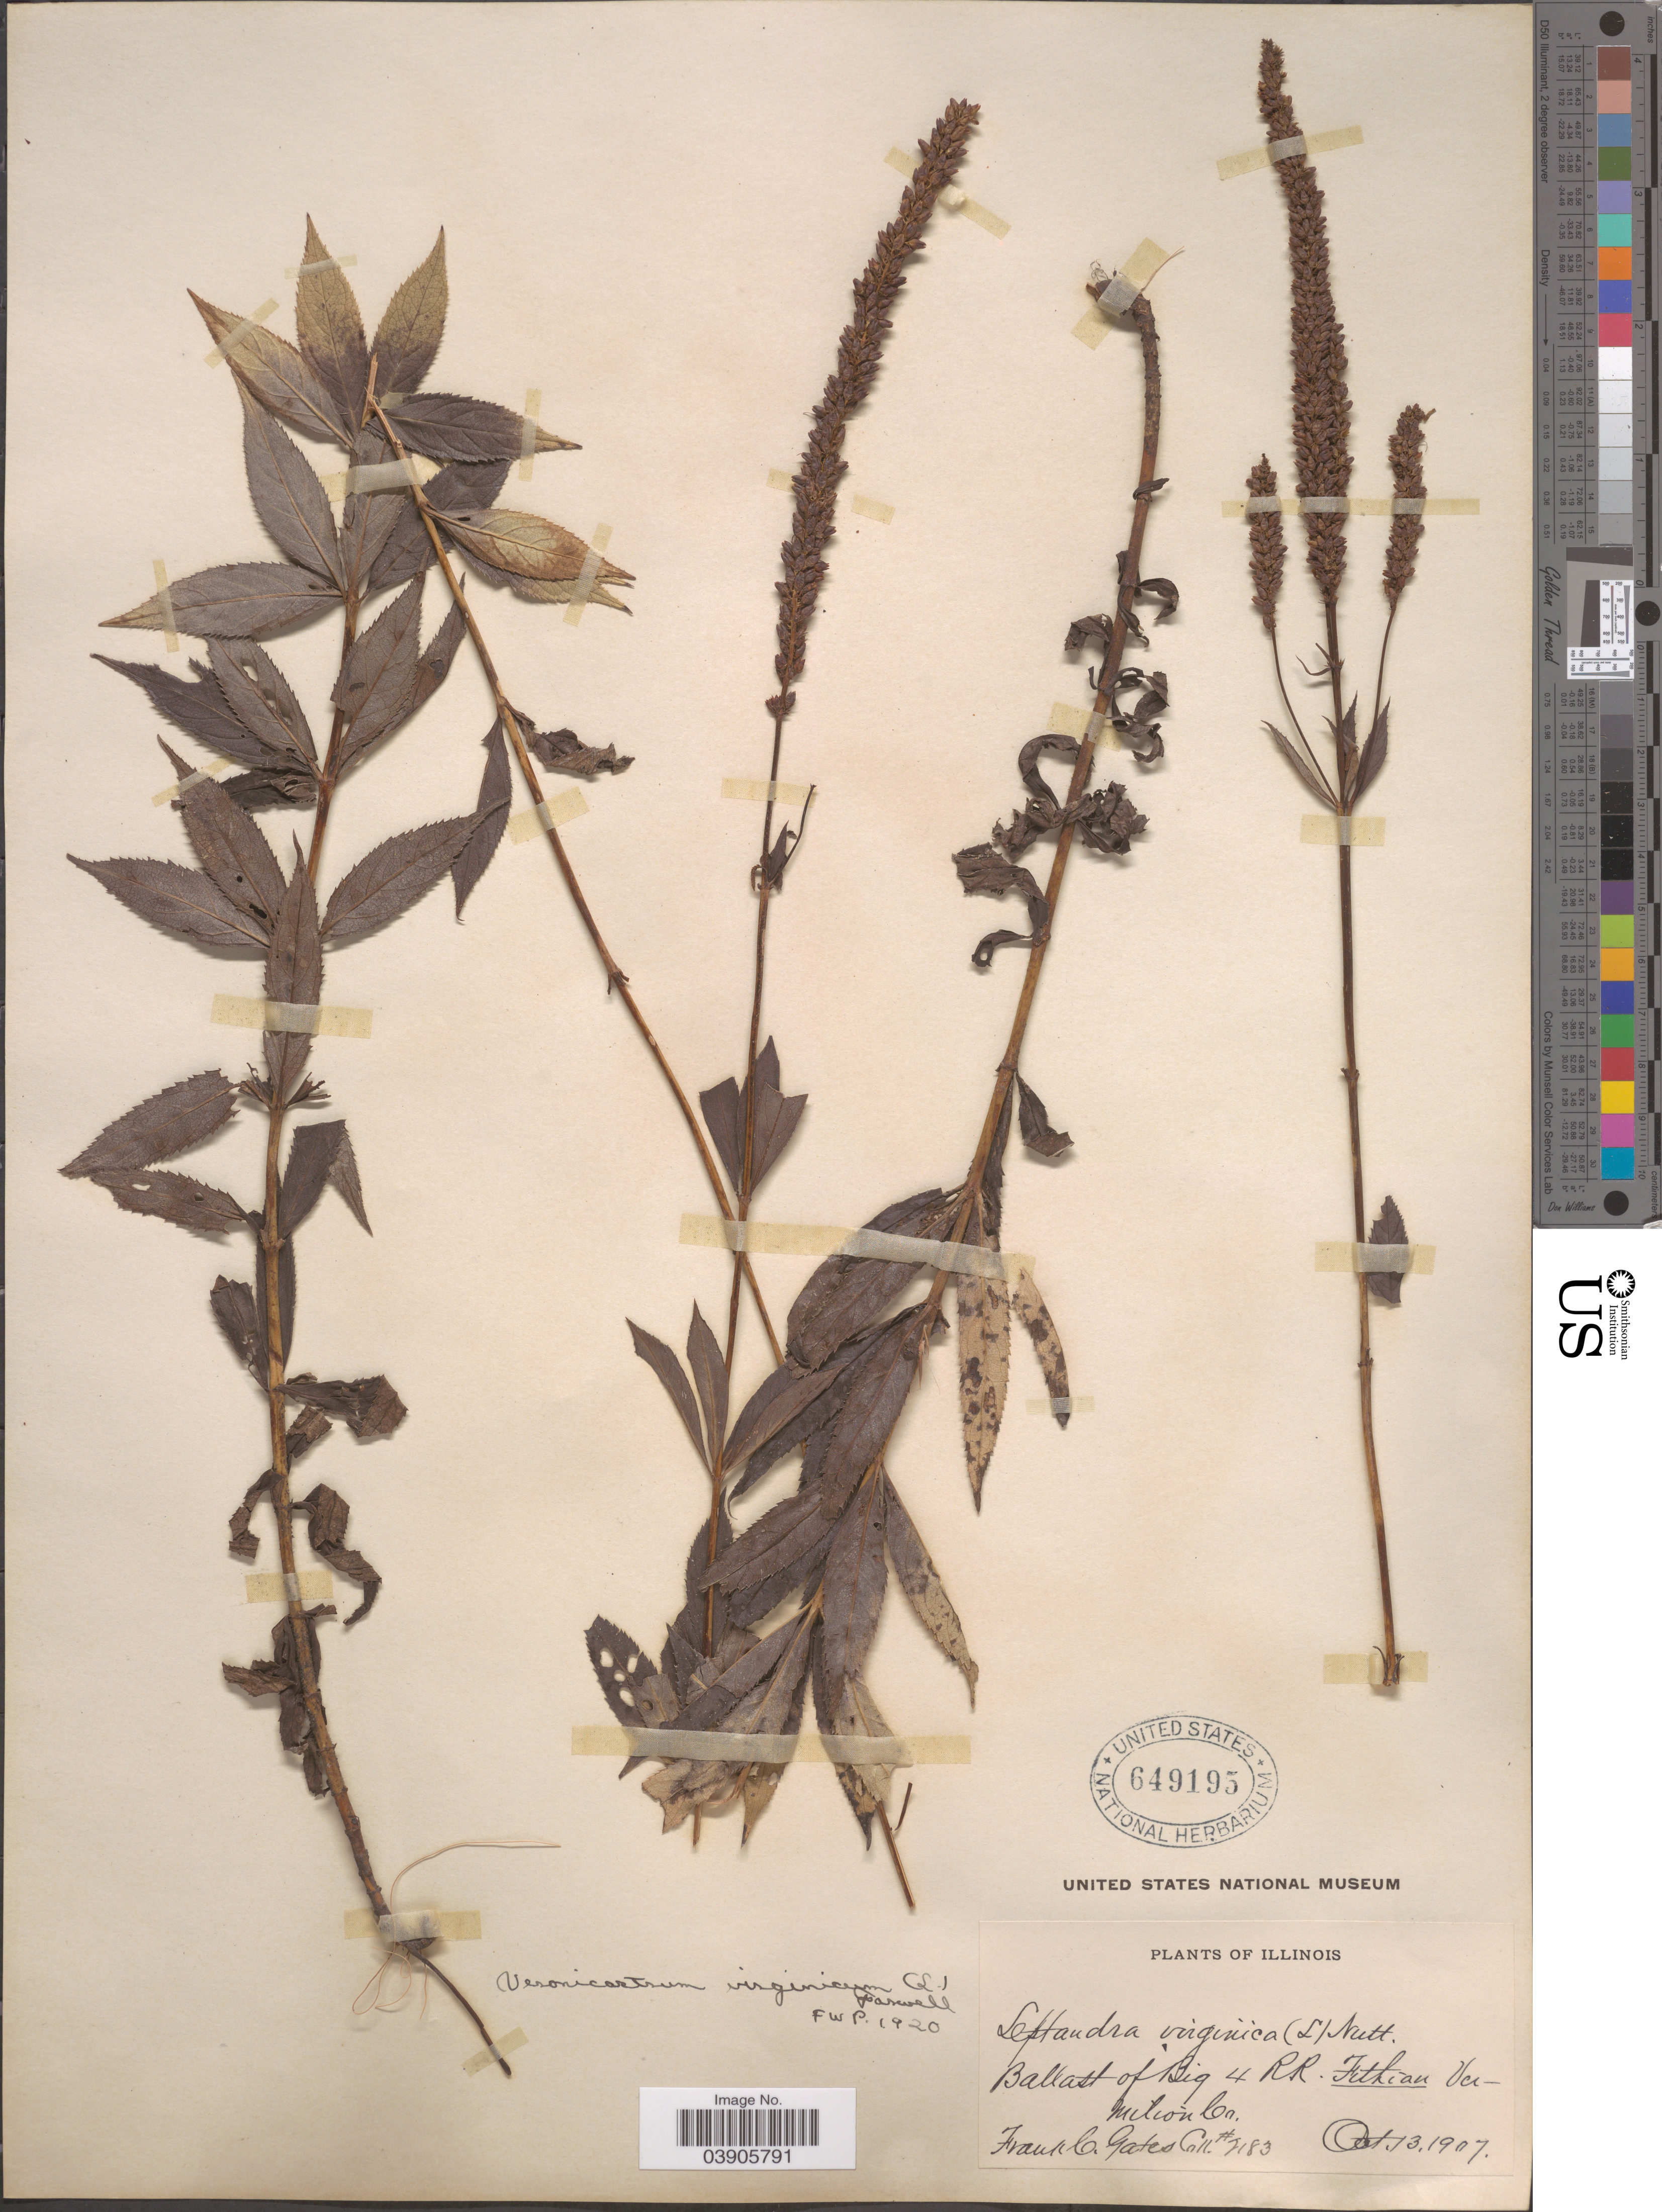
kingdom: Plantae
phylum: Tracheophyta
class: Magnoliopsida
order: Lamiales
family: Plantaginaceae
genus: Veronicastrum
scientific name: Veronicastrum virginicum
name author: (L.) Farw.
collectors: F. C. Gates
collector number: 2183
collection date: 1907-10-13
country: United States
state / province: Illinois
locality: Ballast of Big 4 RR. Fithian Vermilion Co.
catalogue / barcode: US 649195